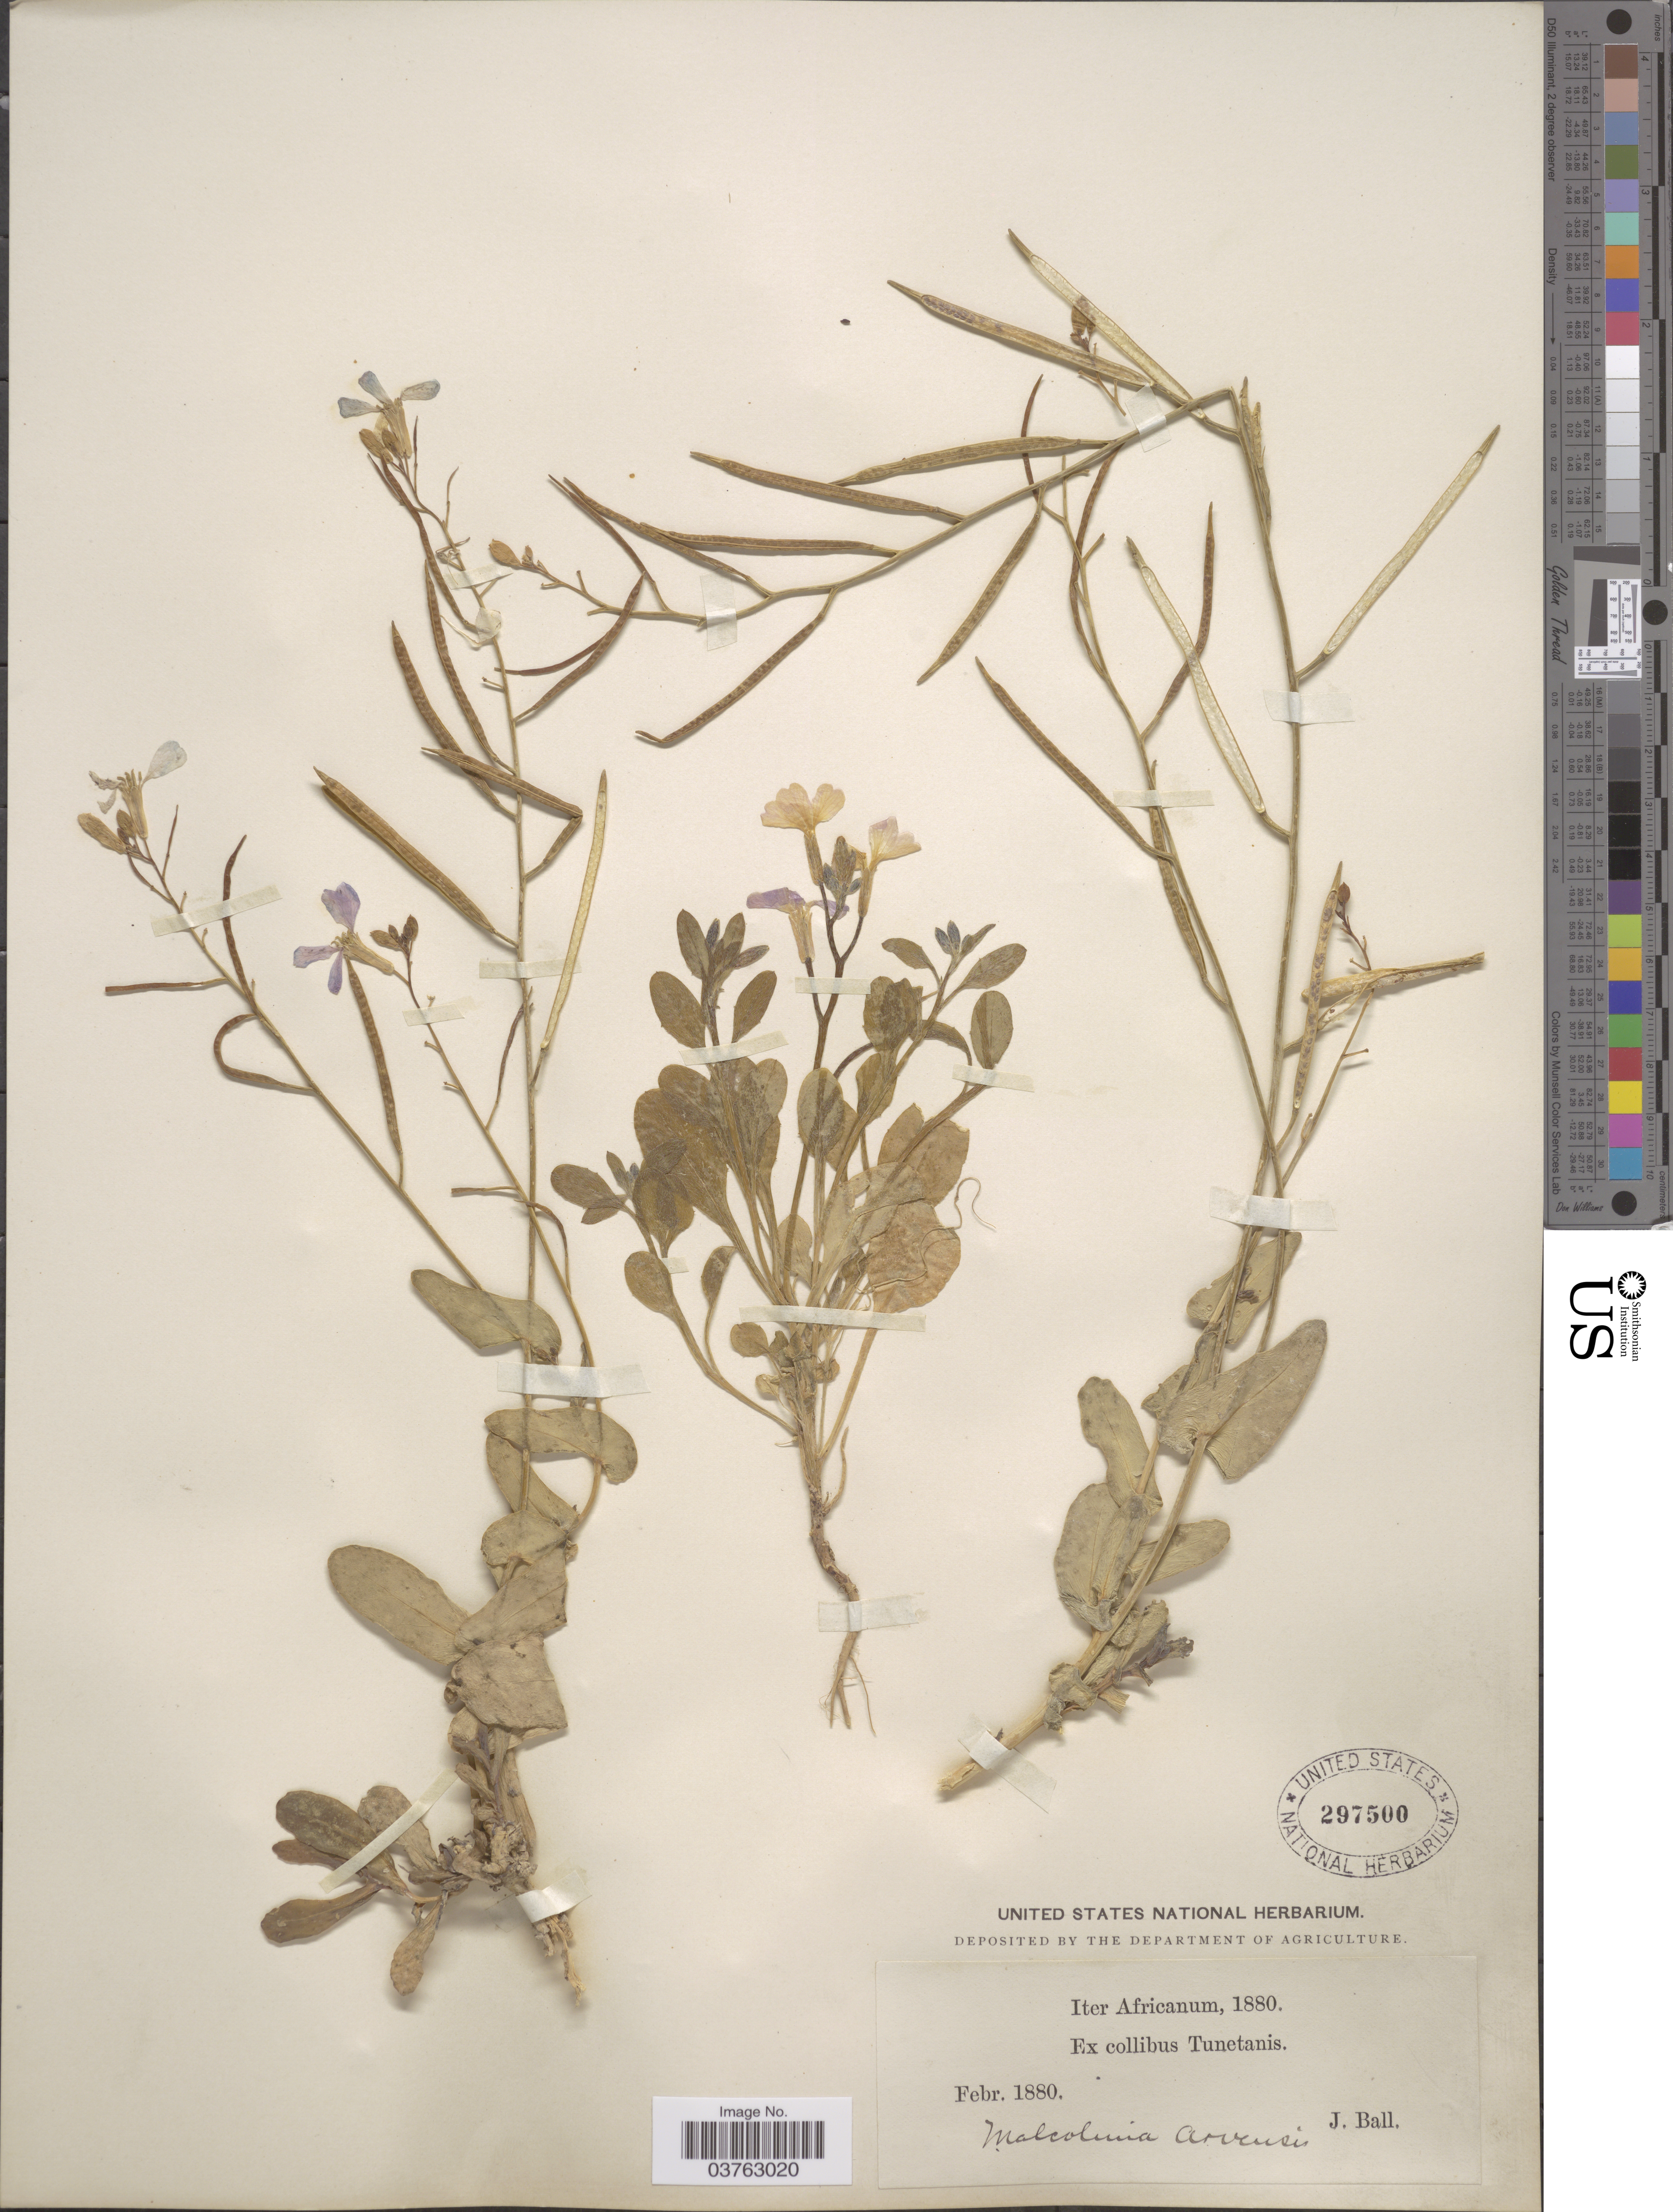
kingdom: Plantae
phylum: Tracheophyta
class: Magnoliopsida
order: Brassicales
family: Brassicaceae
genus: Moricandia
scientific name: Moricandia arvensis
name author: (L.) DC.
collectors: J. Ball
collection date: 1880-02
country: Tunisia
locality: Iter Africanum, Ex collibus Tunetanis.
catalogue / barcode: US 297500